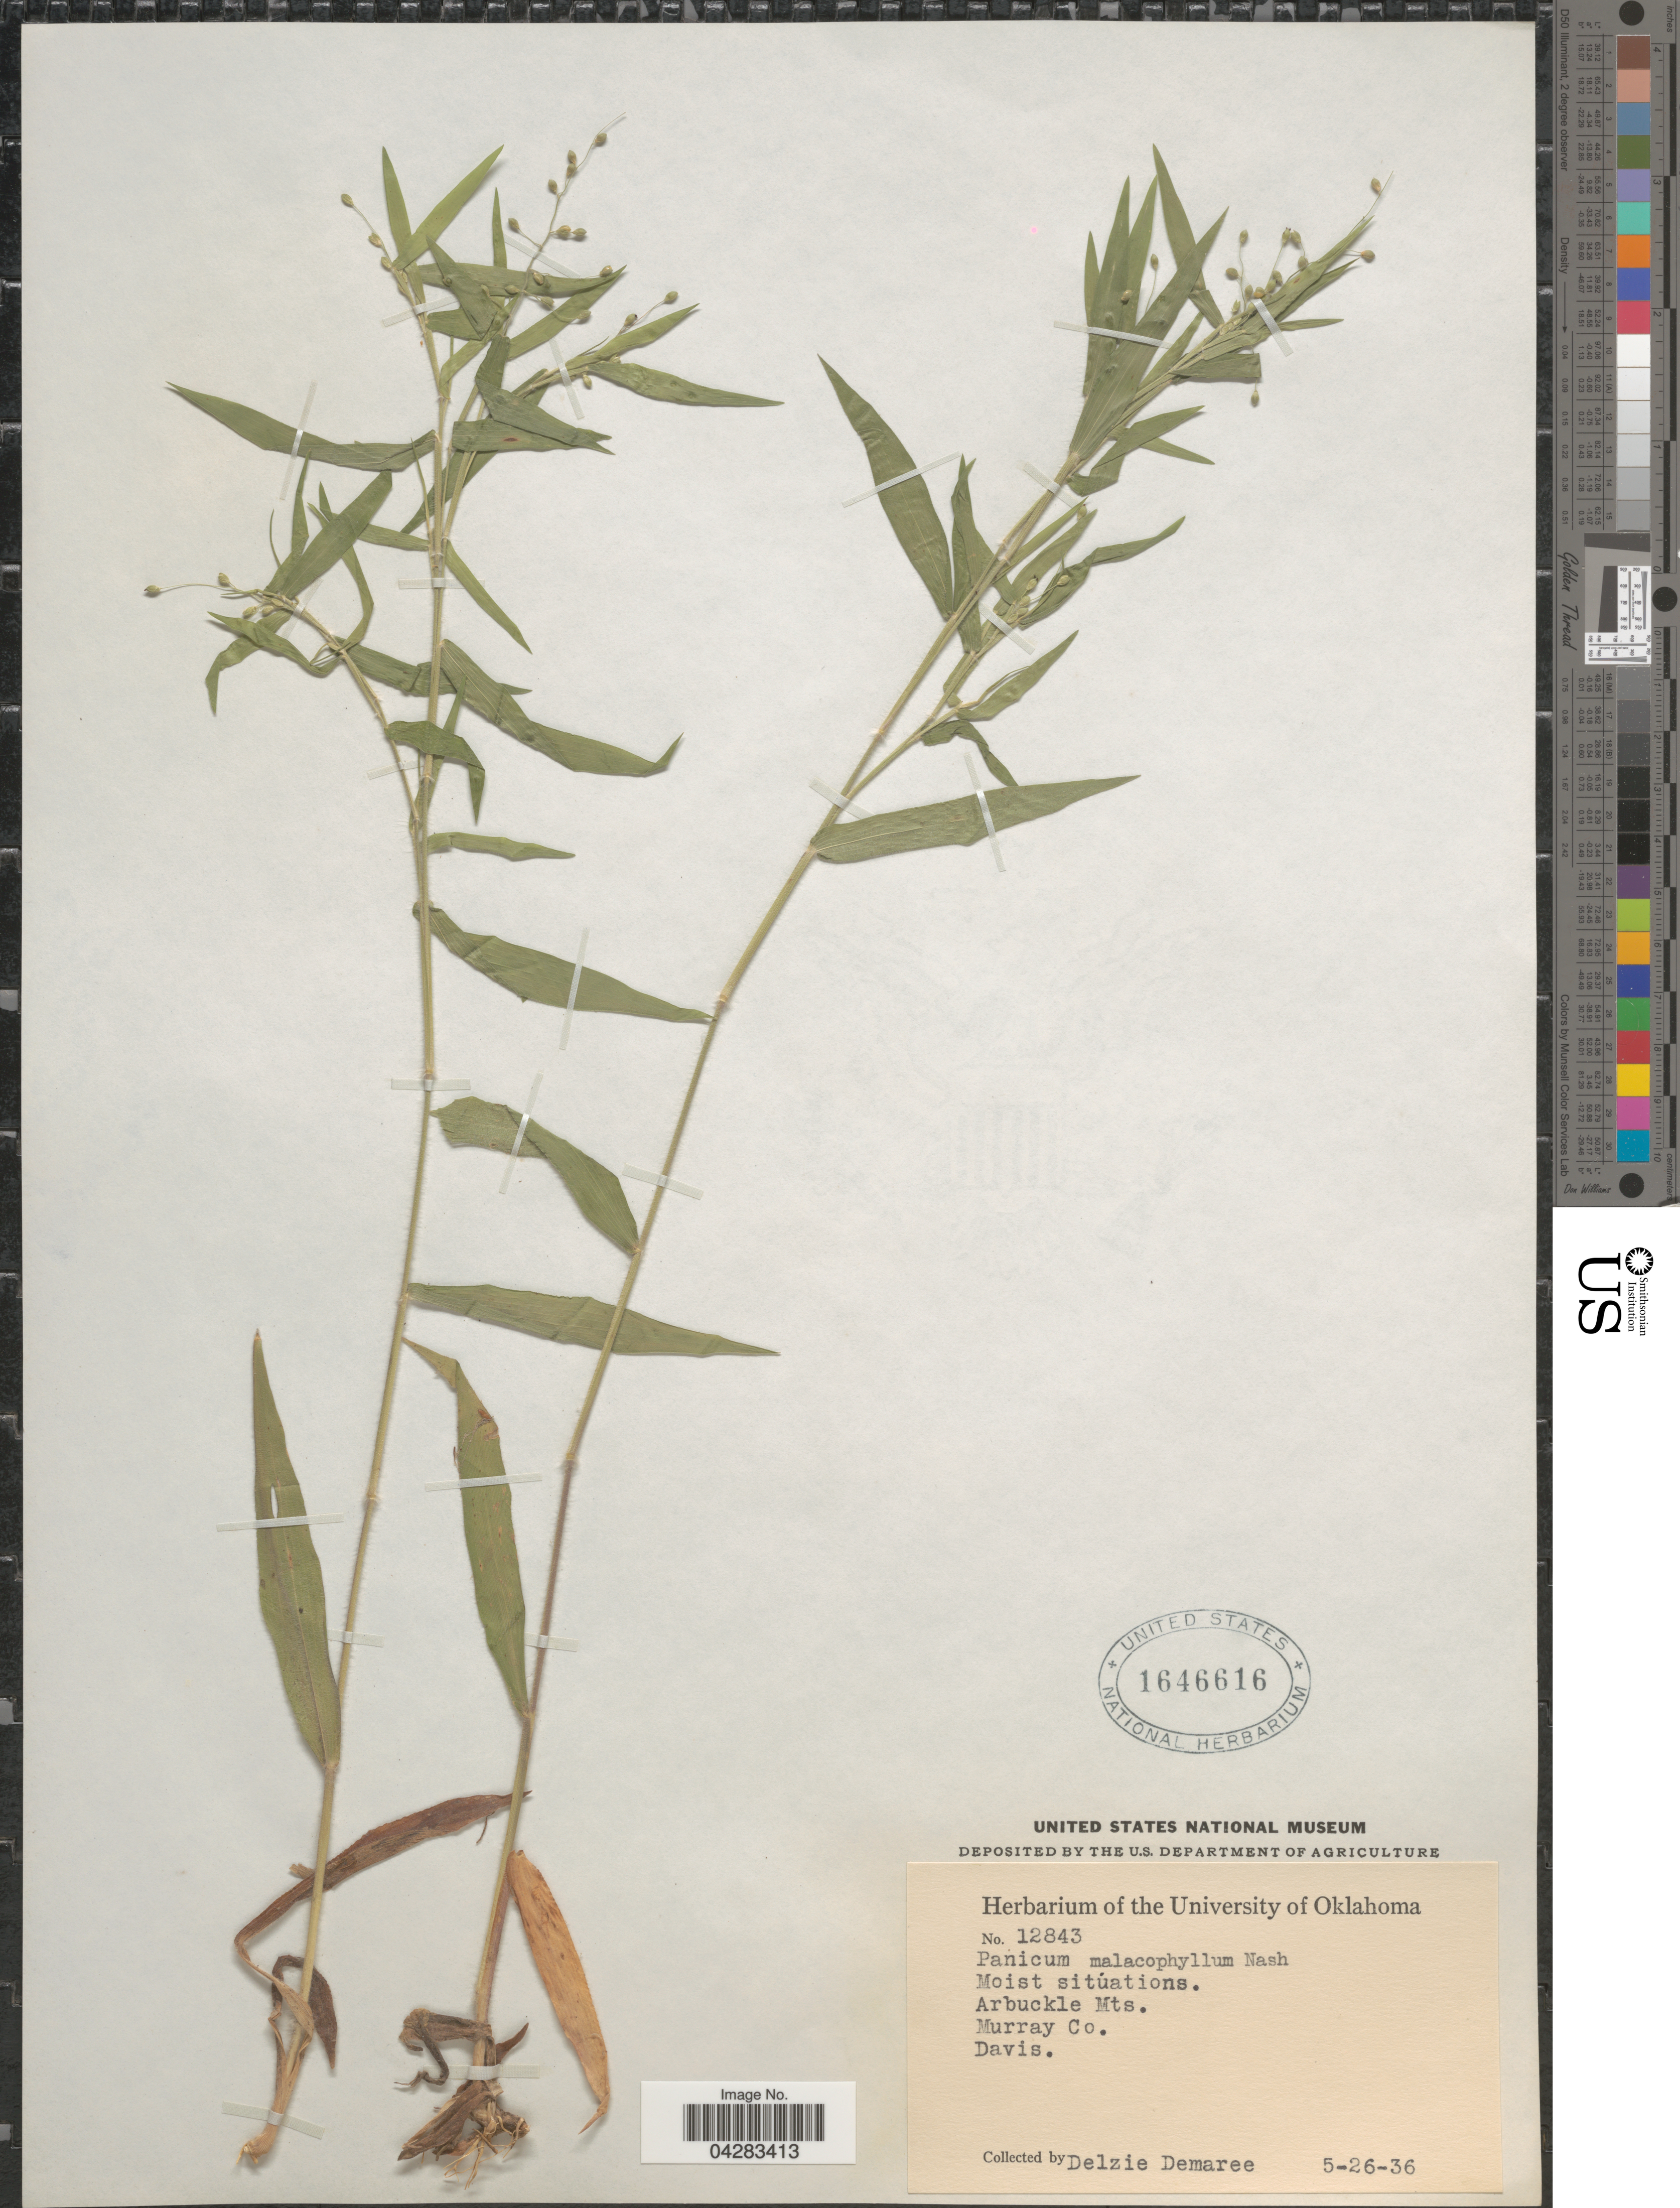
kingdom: Plantae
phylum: Tracheophyta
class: Liliopsida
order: Poales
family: Poaceae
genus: Dichanthelium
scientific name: Dichanthelium malacophyllum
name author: (Nash) Gould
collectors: D. Demaree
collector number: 12843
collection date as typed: Transcribed d/m/y: 26/5/36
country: United States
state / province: Oklahoma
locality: Arbuckle Mts. Murray Co. Davis.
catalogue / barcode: US 1646616